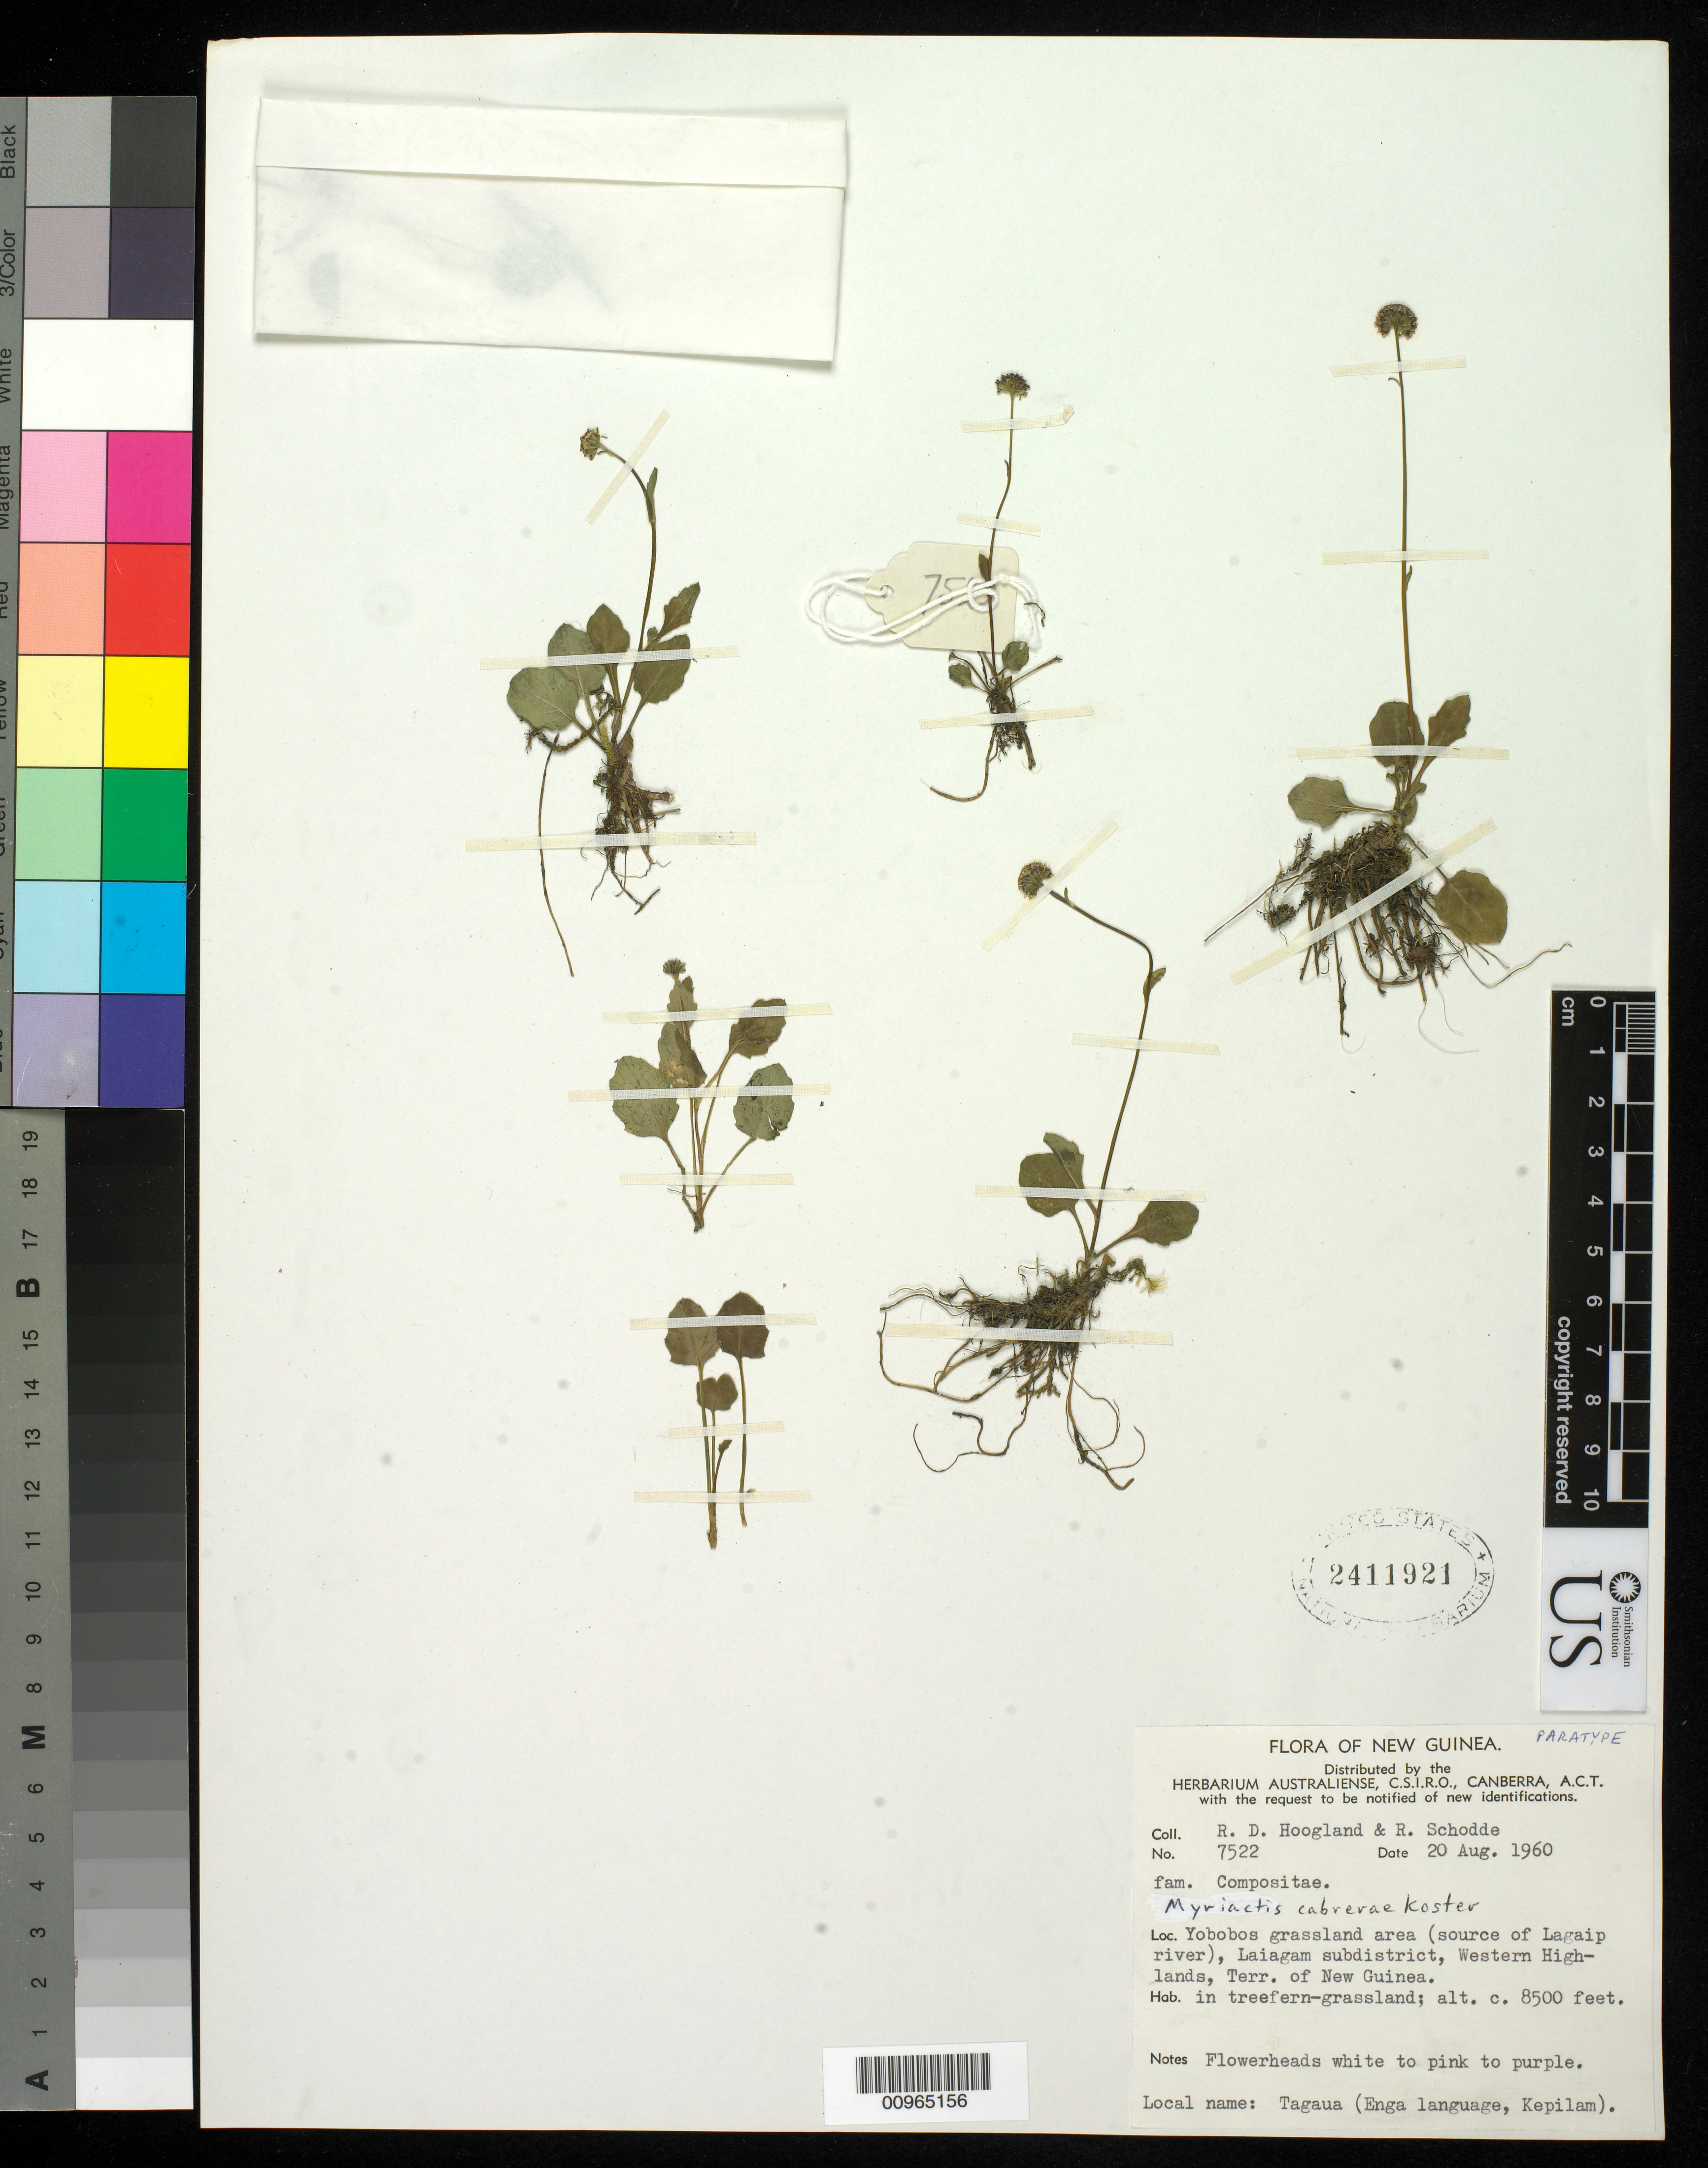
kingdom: Plantae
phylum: Tracheophyta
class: Magnoliopsida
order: Asterales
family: Asteraceae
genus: Myriactis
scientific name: Myriactis cabrerae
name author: Koster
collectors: R. D. Hoogland & R. Schodde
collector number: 7522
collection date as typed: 20 Aug 1960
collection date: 1960-08-20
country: Papua New Guinea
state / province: Enga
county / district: Laiagam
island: New Guinea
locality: Yobobos grassland area (source of Lagaip River)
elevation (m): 2591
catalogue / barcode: US 2411921